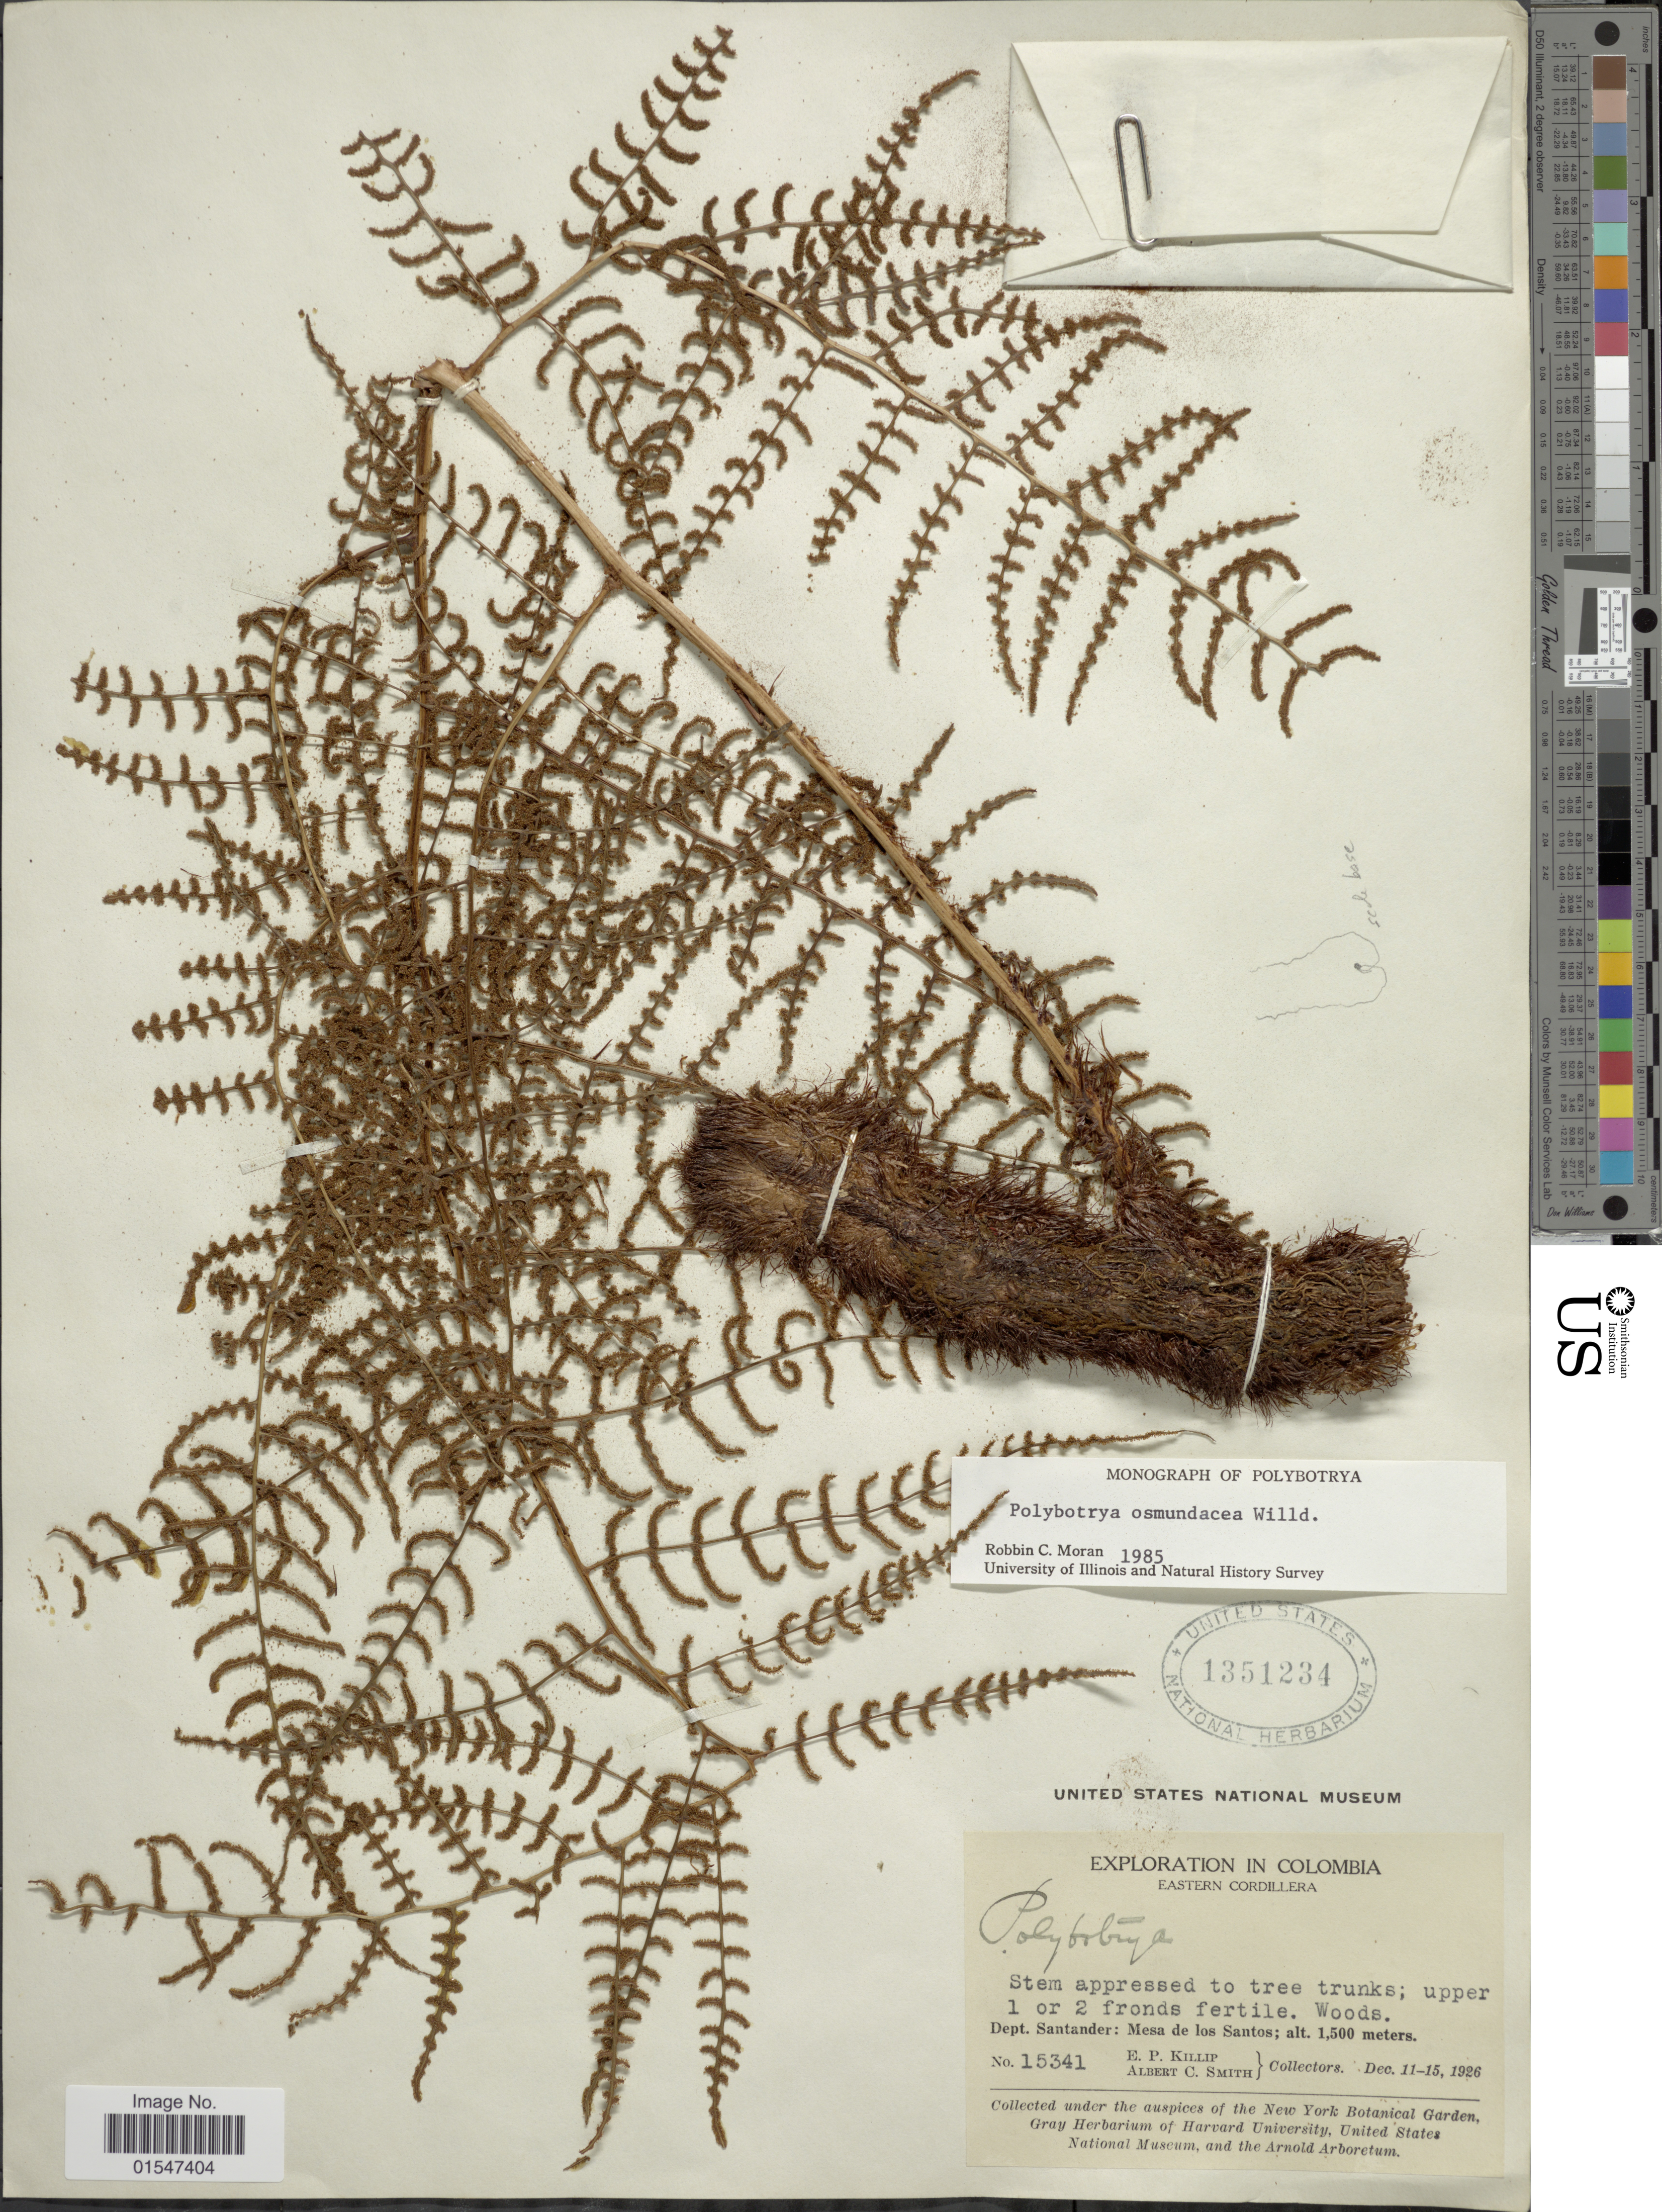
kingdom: Plantae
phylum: Tracheophyta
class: Polypodiopsida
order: Polypodiales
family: Dryopteridaceae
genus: Polybotrya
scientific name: Polybotrya osmundacea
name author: Humb. & Bonpl. ex Willd.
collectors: E. P. Killip & A. C. Smith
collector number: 15341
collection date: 1926-12-11/1926-12-15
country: Colombia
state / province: Santander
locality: Eastern Cordillera, Mesa de los Santos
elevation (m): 1500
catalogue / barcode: US 1351234